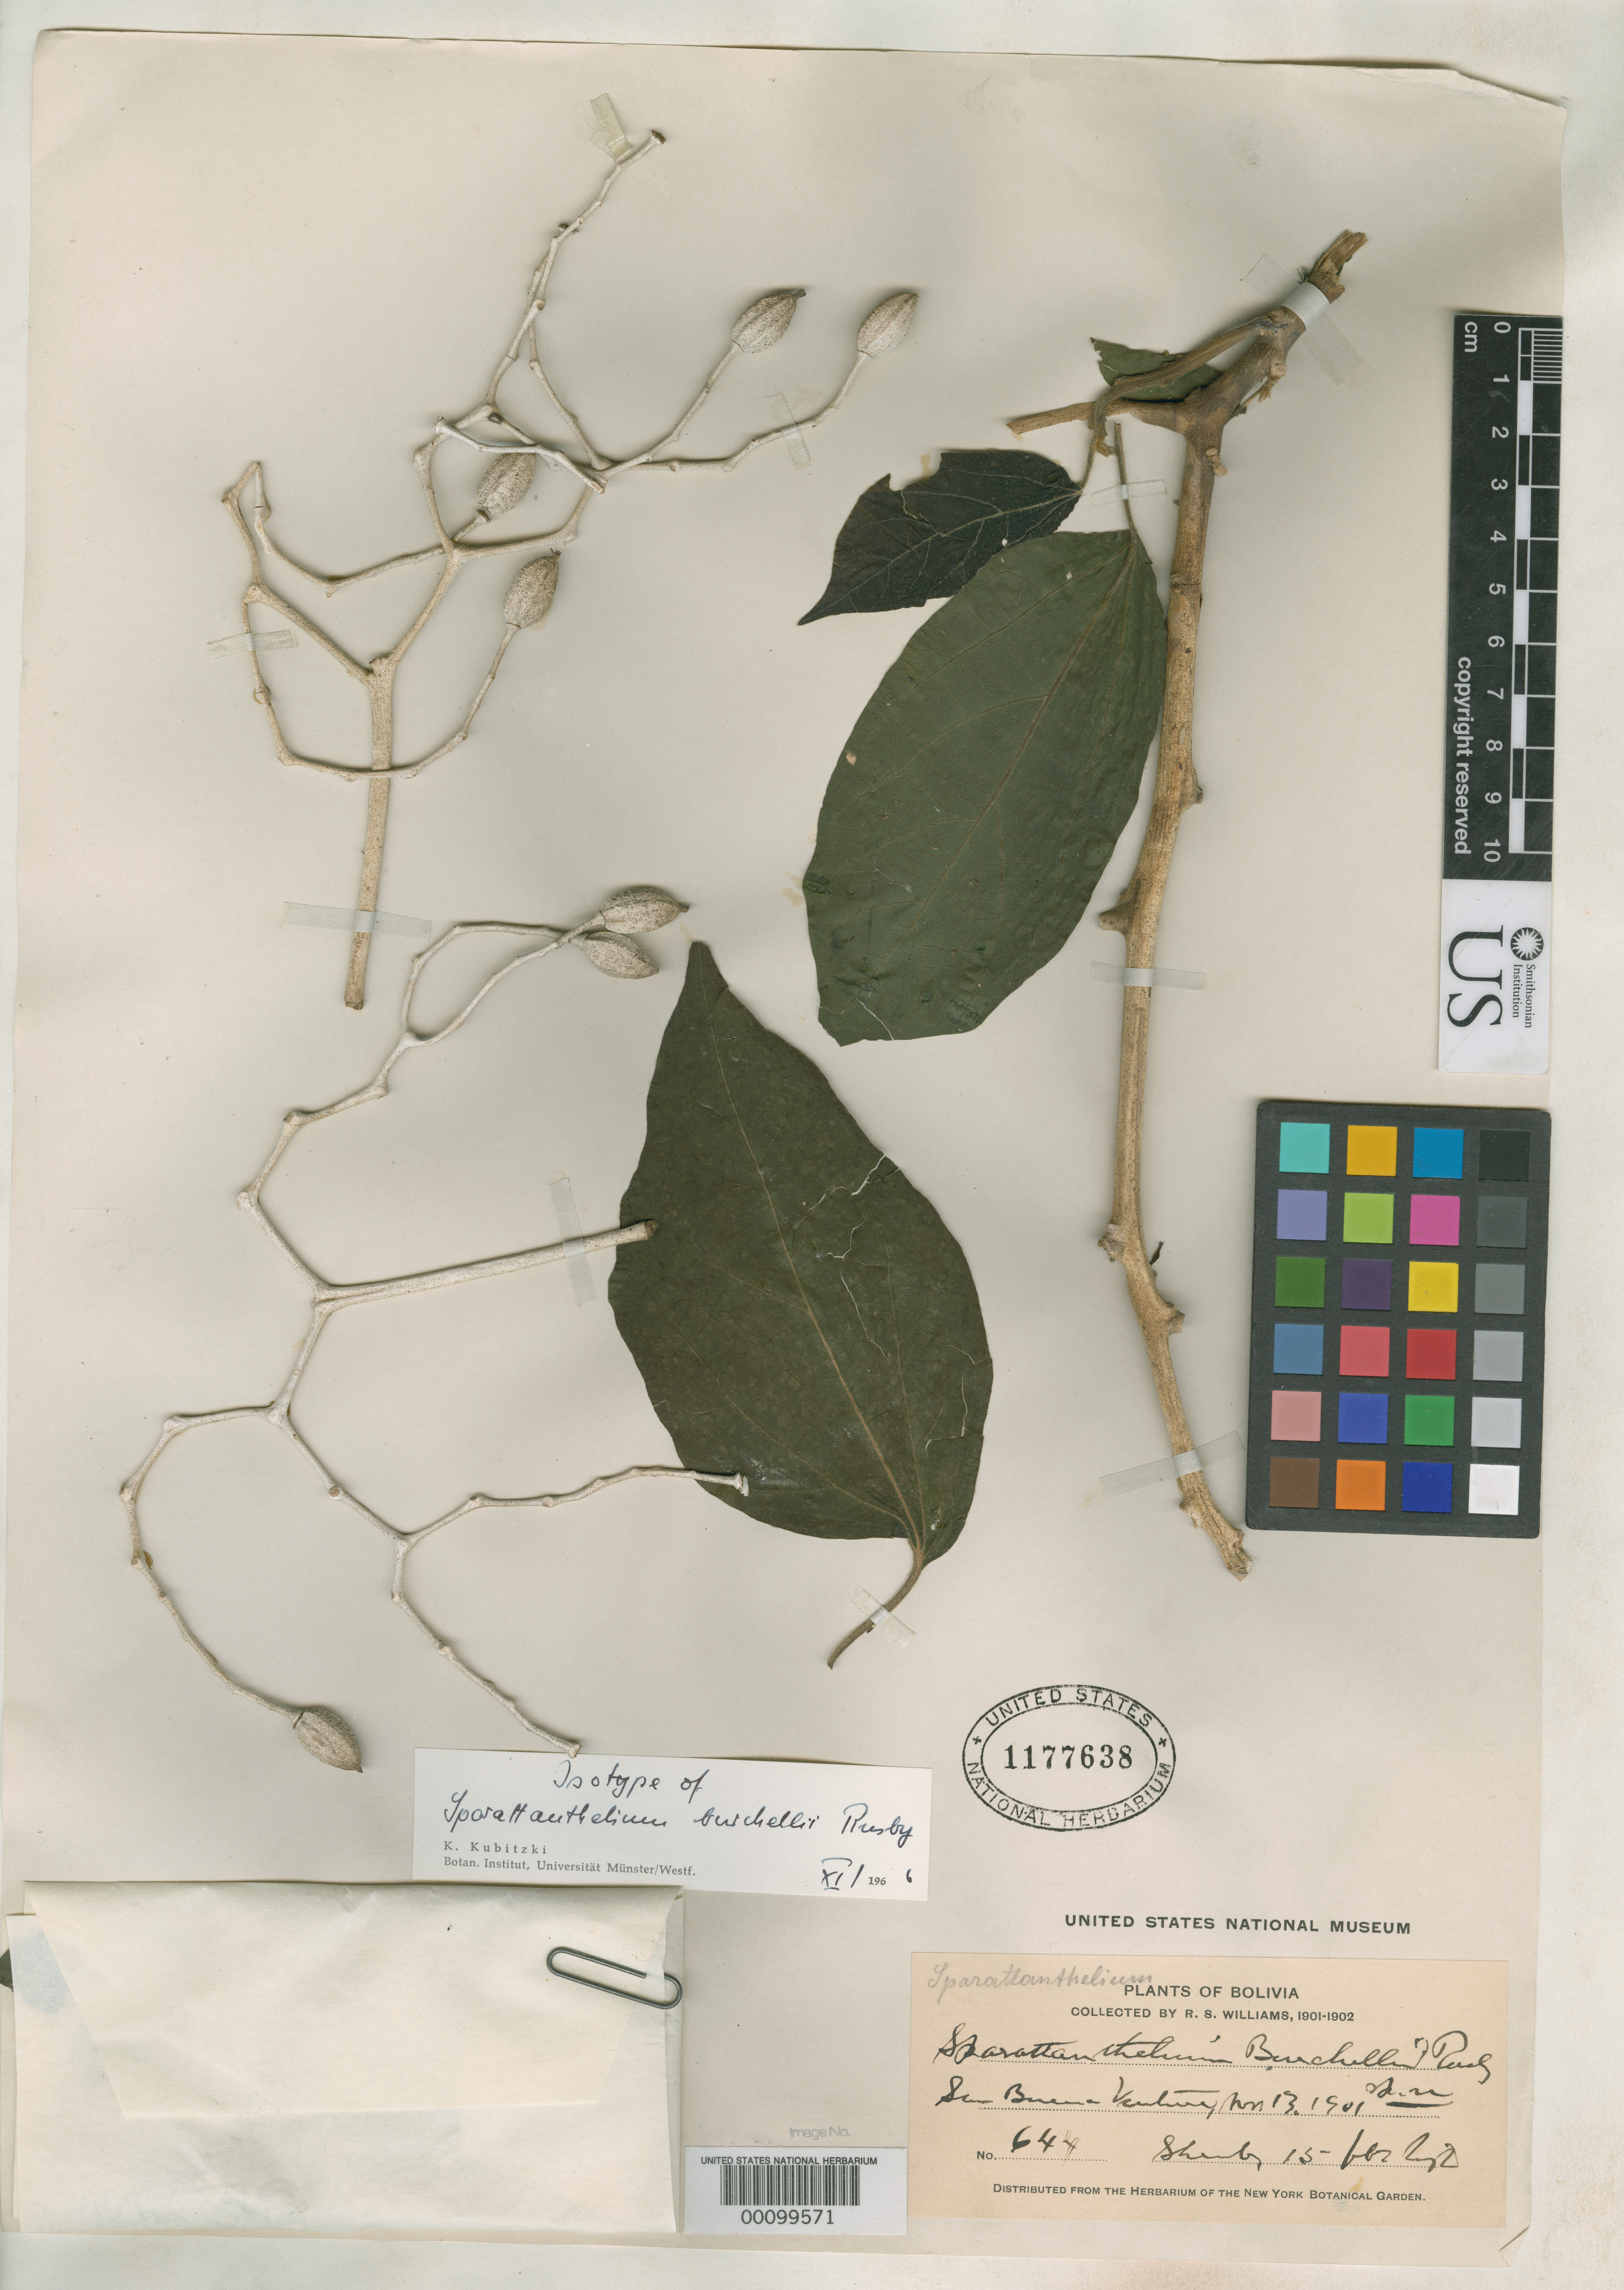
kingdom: Plantae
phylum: Tracheophyta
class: Magnoliopsida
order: Laurales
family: Hernandiaceae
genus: Sparattanthelium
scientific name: Sparattanthelium burchellii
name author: Rusby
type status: Isotype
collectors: R. S. Williams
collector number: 644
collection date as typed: Nov. 13, 1901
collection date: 1901-11-13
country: Bolivia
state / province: La Paz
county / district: Iturralde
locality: San Buena Ventura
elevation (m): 427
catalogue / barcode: US 1177638